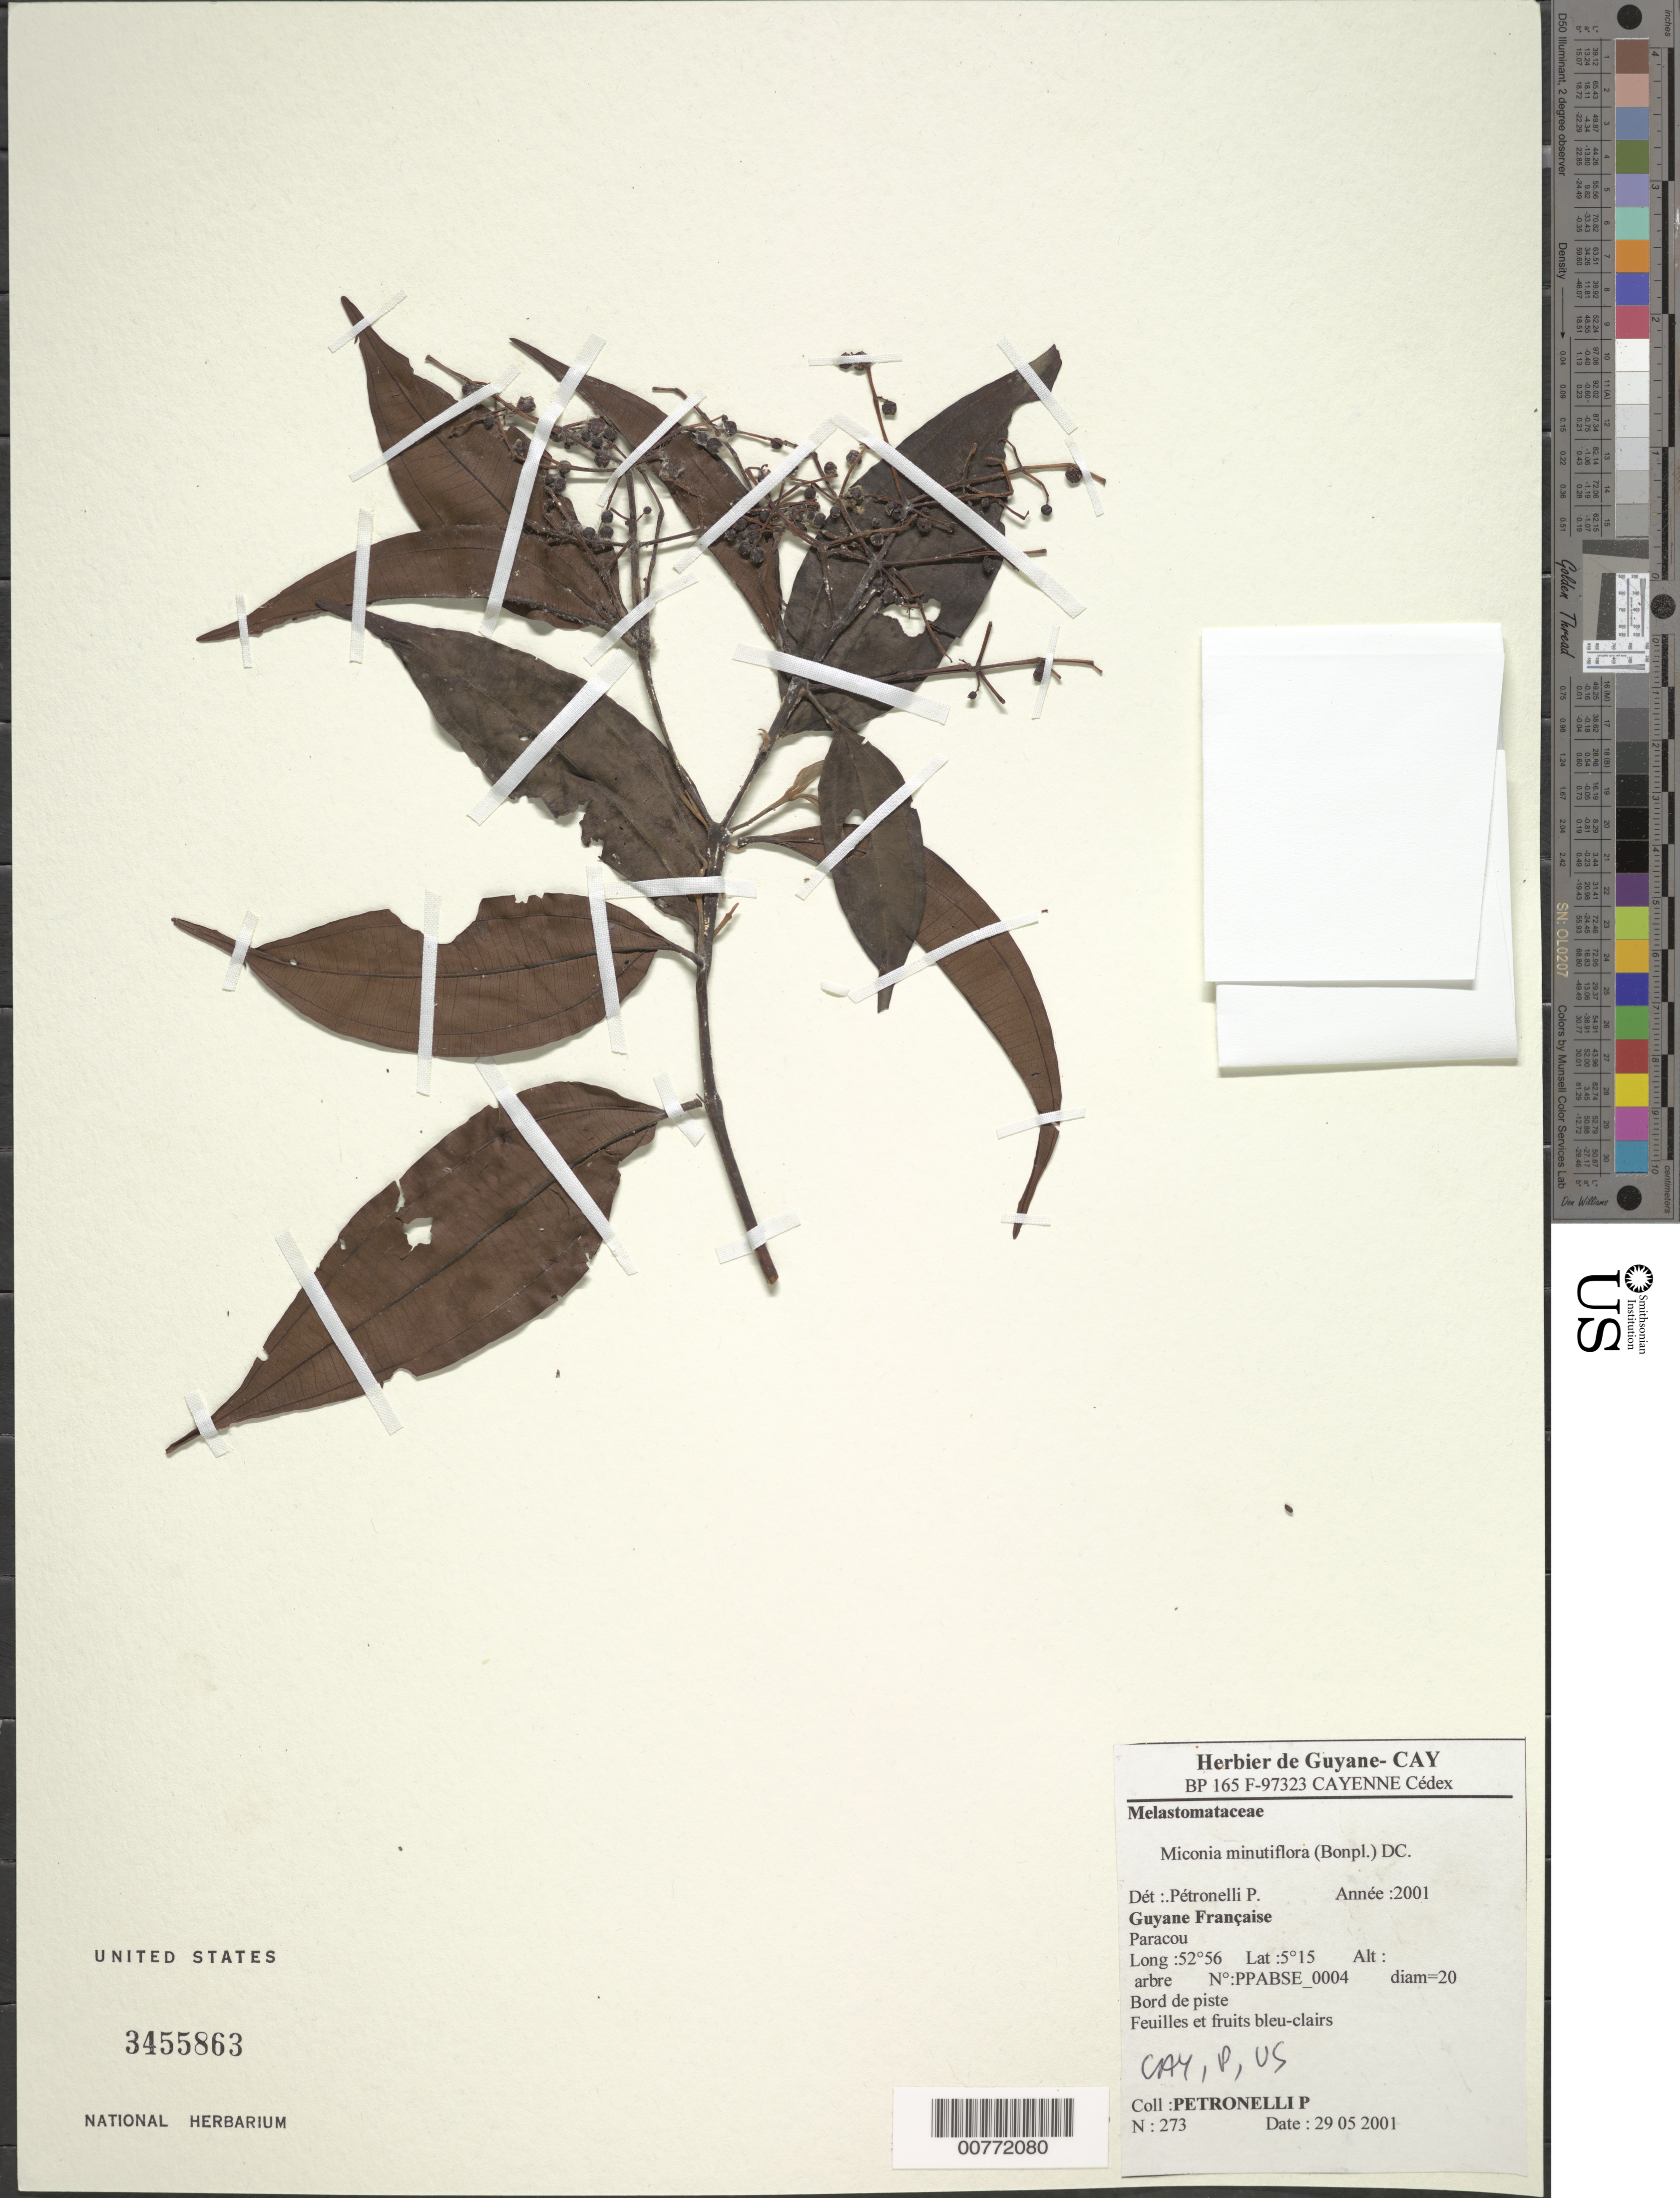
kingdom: Plantae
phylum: Tracheophyta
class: Magnoliopsida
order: Myrtales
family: Melastomataceae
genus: Miconia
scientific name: Miconia minutiflora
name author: (Bonpl.) DC.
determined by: Petronelli, P.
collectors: P. Petronelli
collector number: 273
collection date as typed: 29-May-01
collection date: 2001-05-29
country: French Guiana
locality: Paracou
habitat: Bord de piste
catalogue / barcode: US 3455863